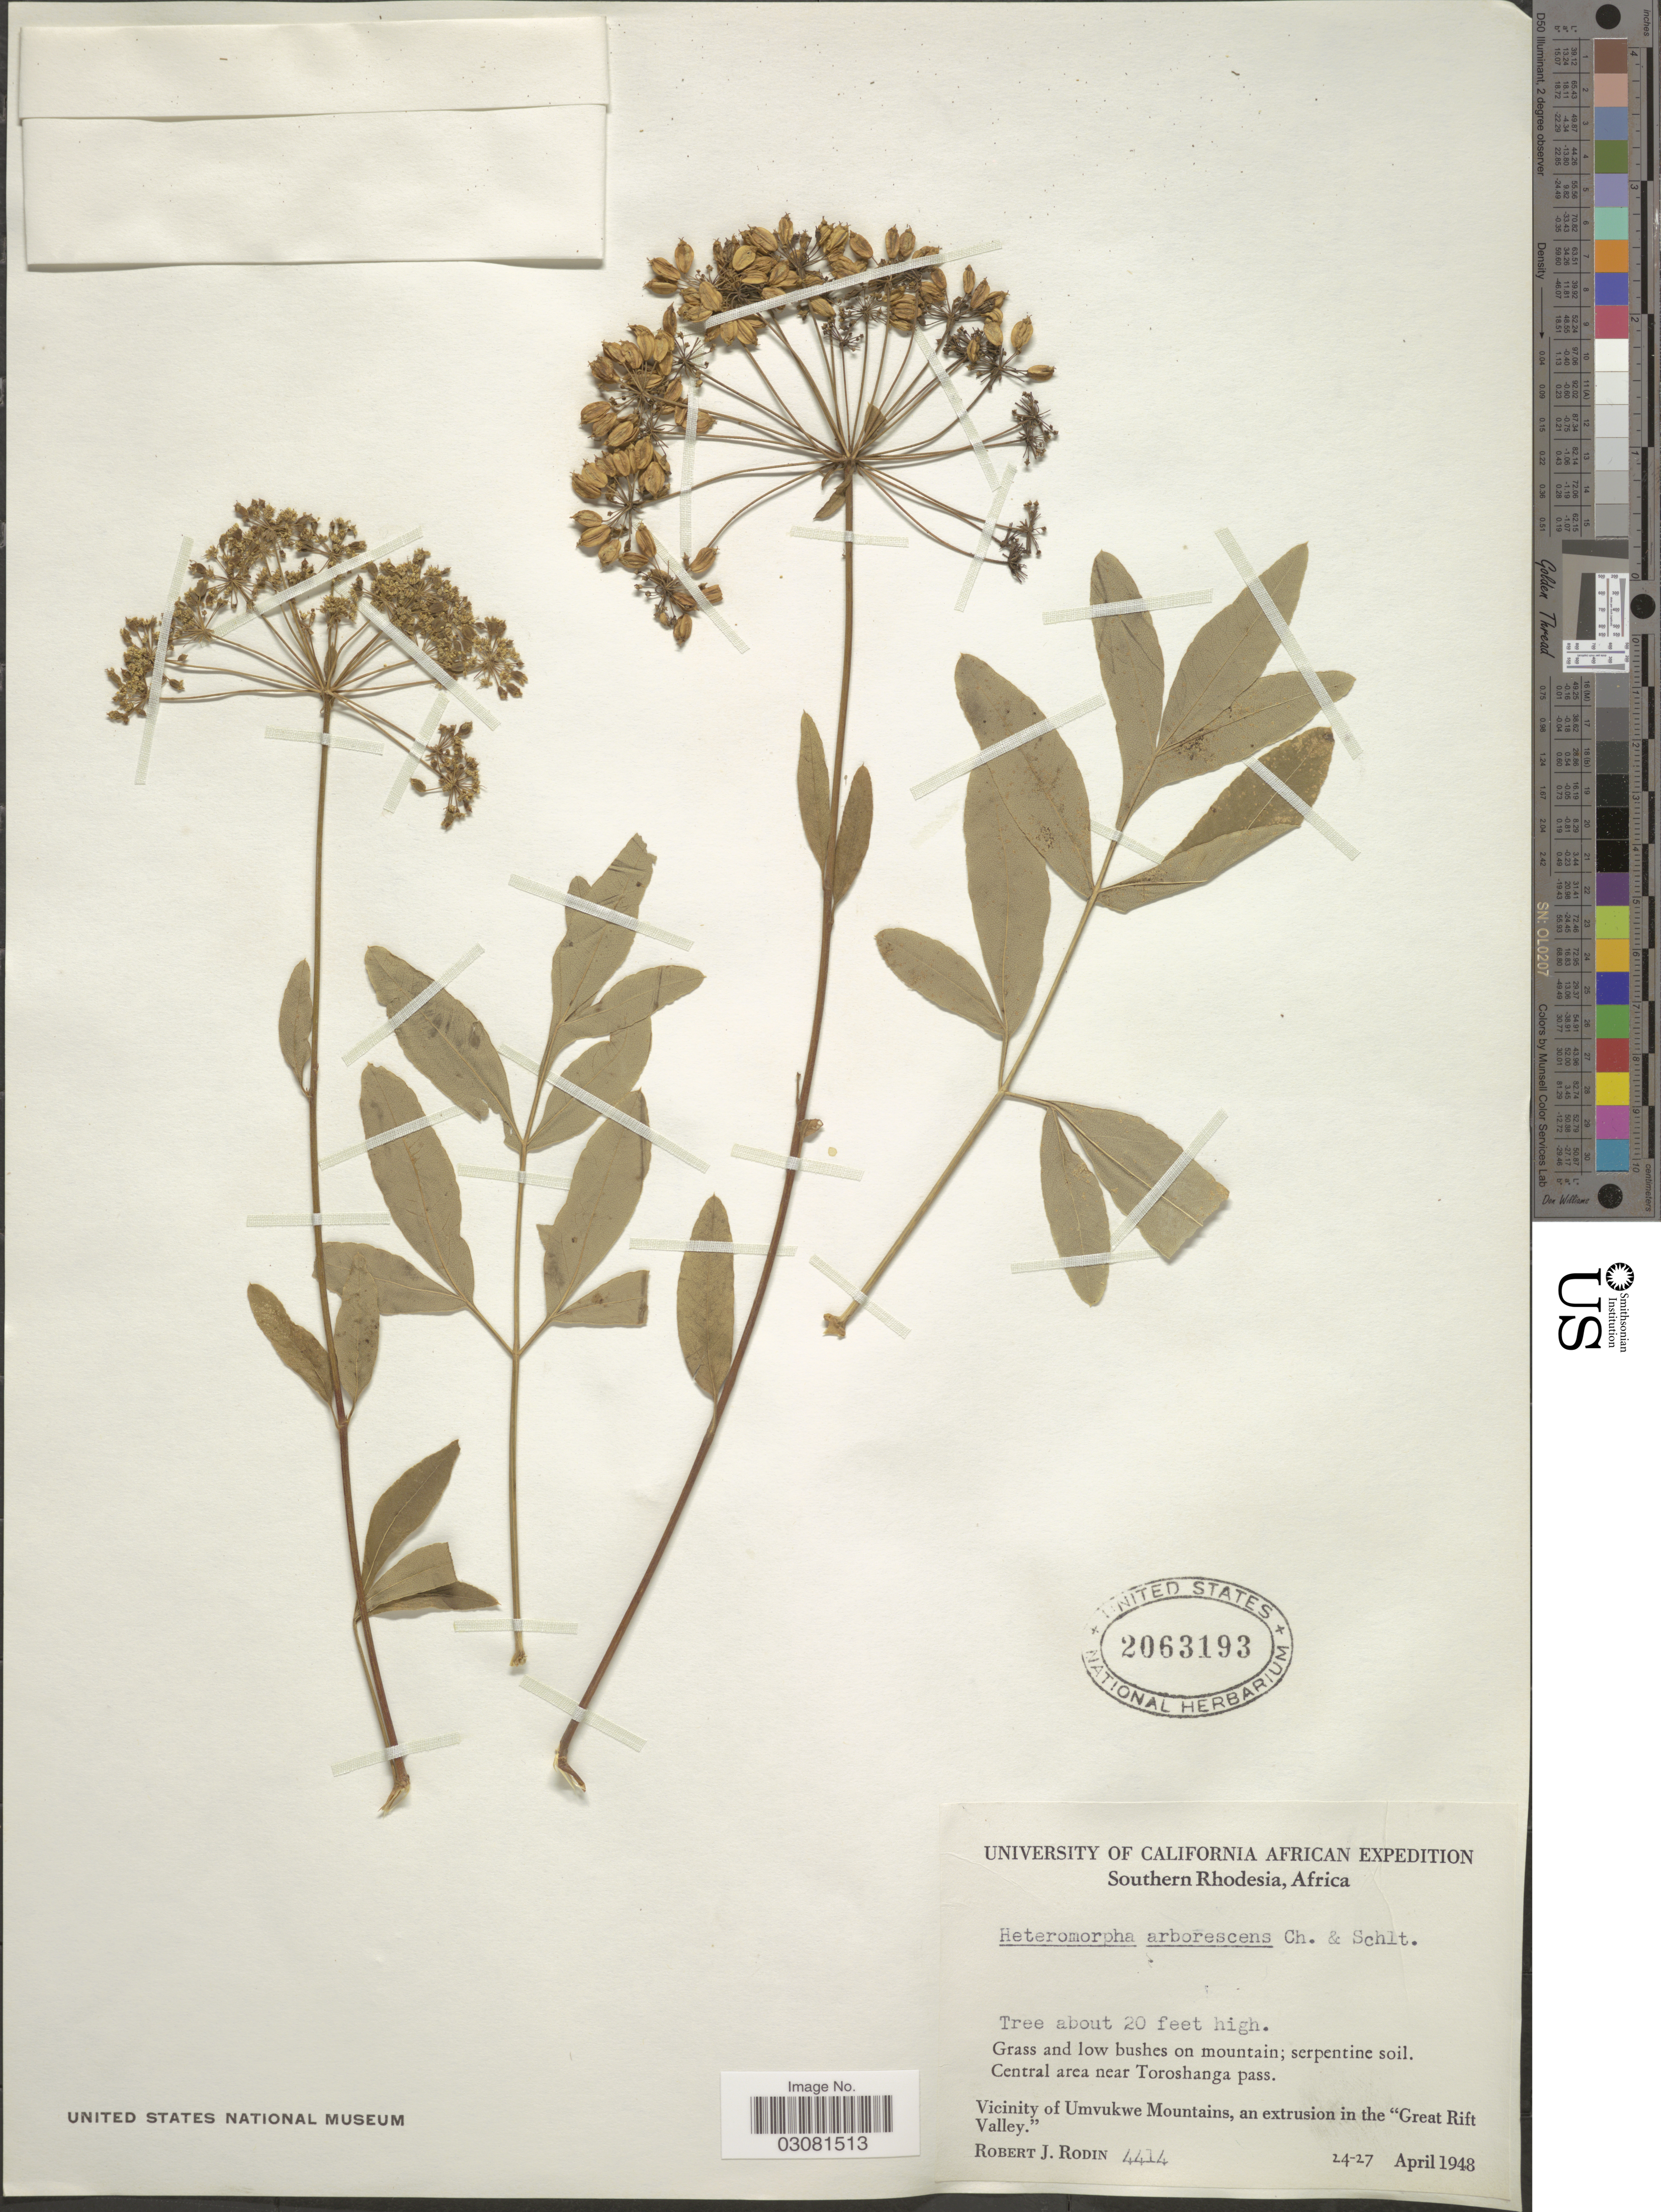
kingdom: Plantae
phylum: Tracheophyta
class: Magnoliopsida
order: Apiales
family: Apiaceae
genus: Heteromorpha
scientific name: Heteromorpha arborescens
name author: Cham. & Schltdl.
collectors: R. J. Rodin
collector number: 4414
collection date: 1948-04-24/1948-04-27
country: Zimbabwe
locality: Southern Rhodesia, Vicinity of Umvukwe Mountains, an extrusion in the "Great Rift Valley.".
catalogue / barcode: US 2063193